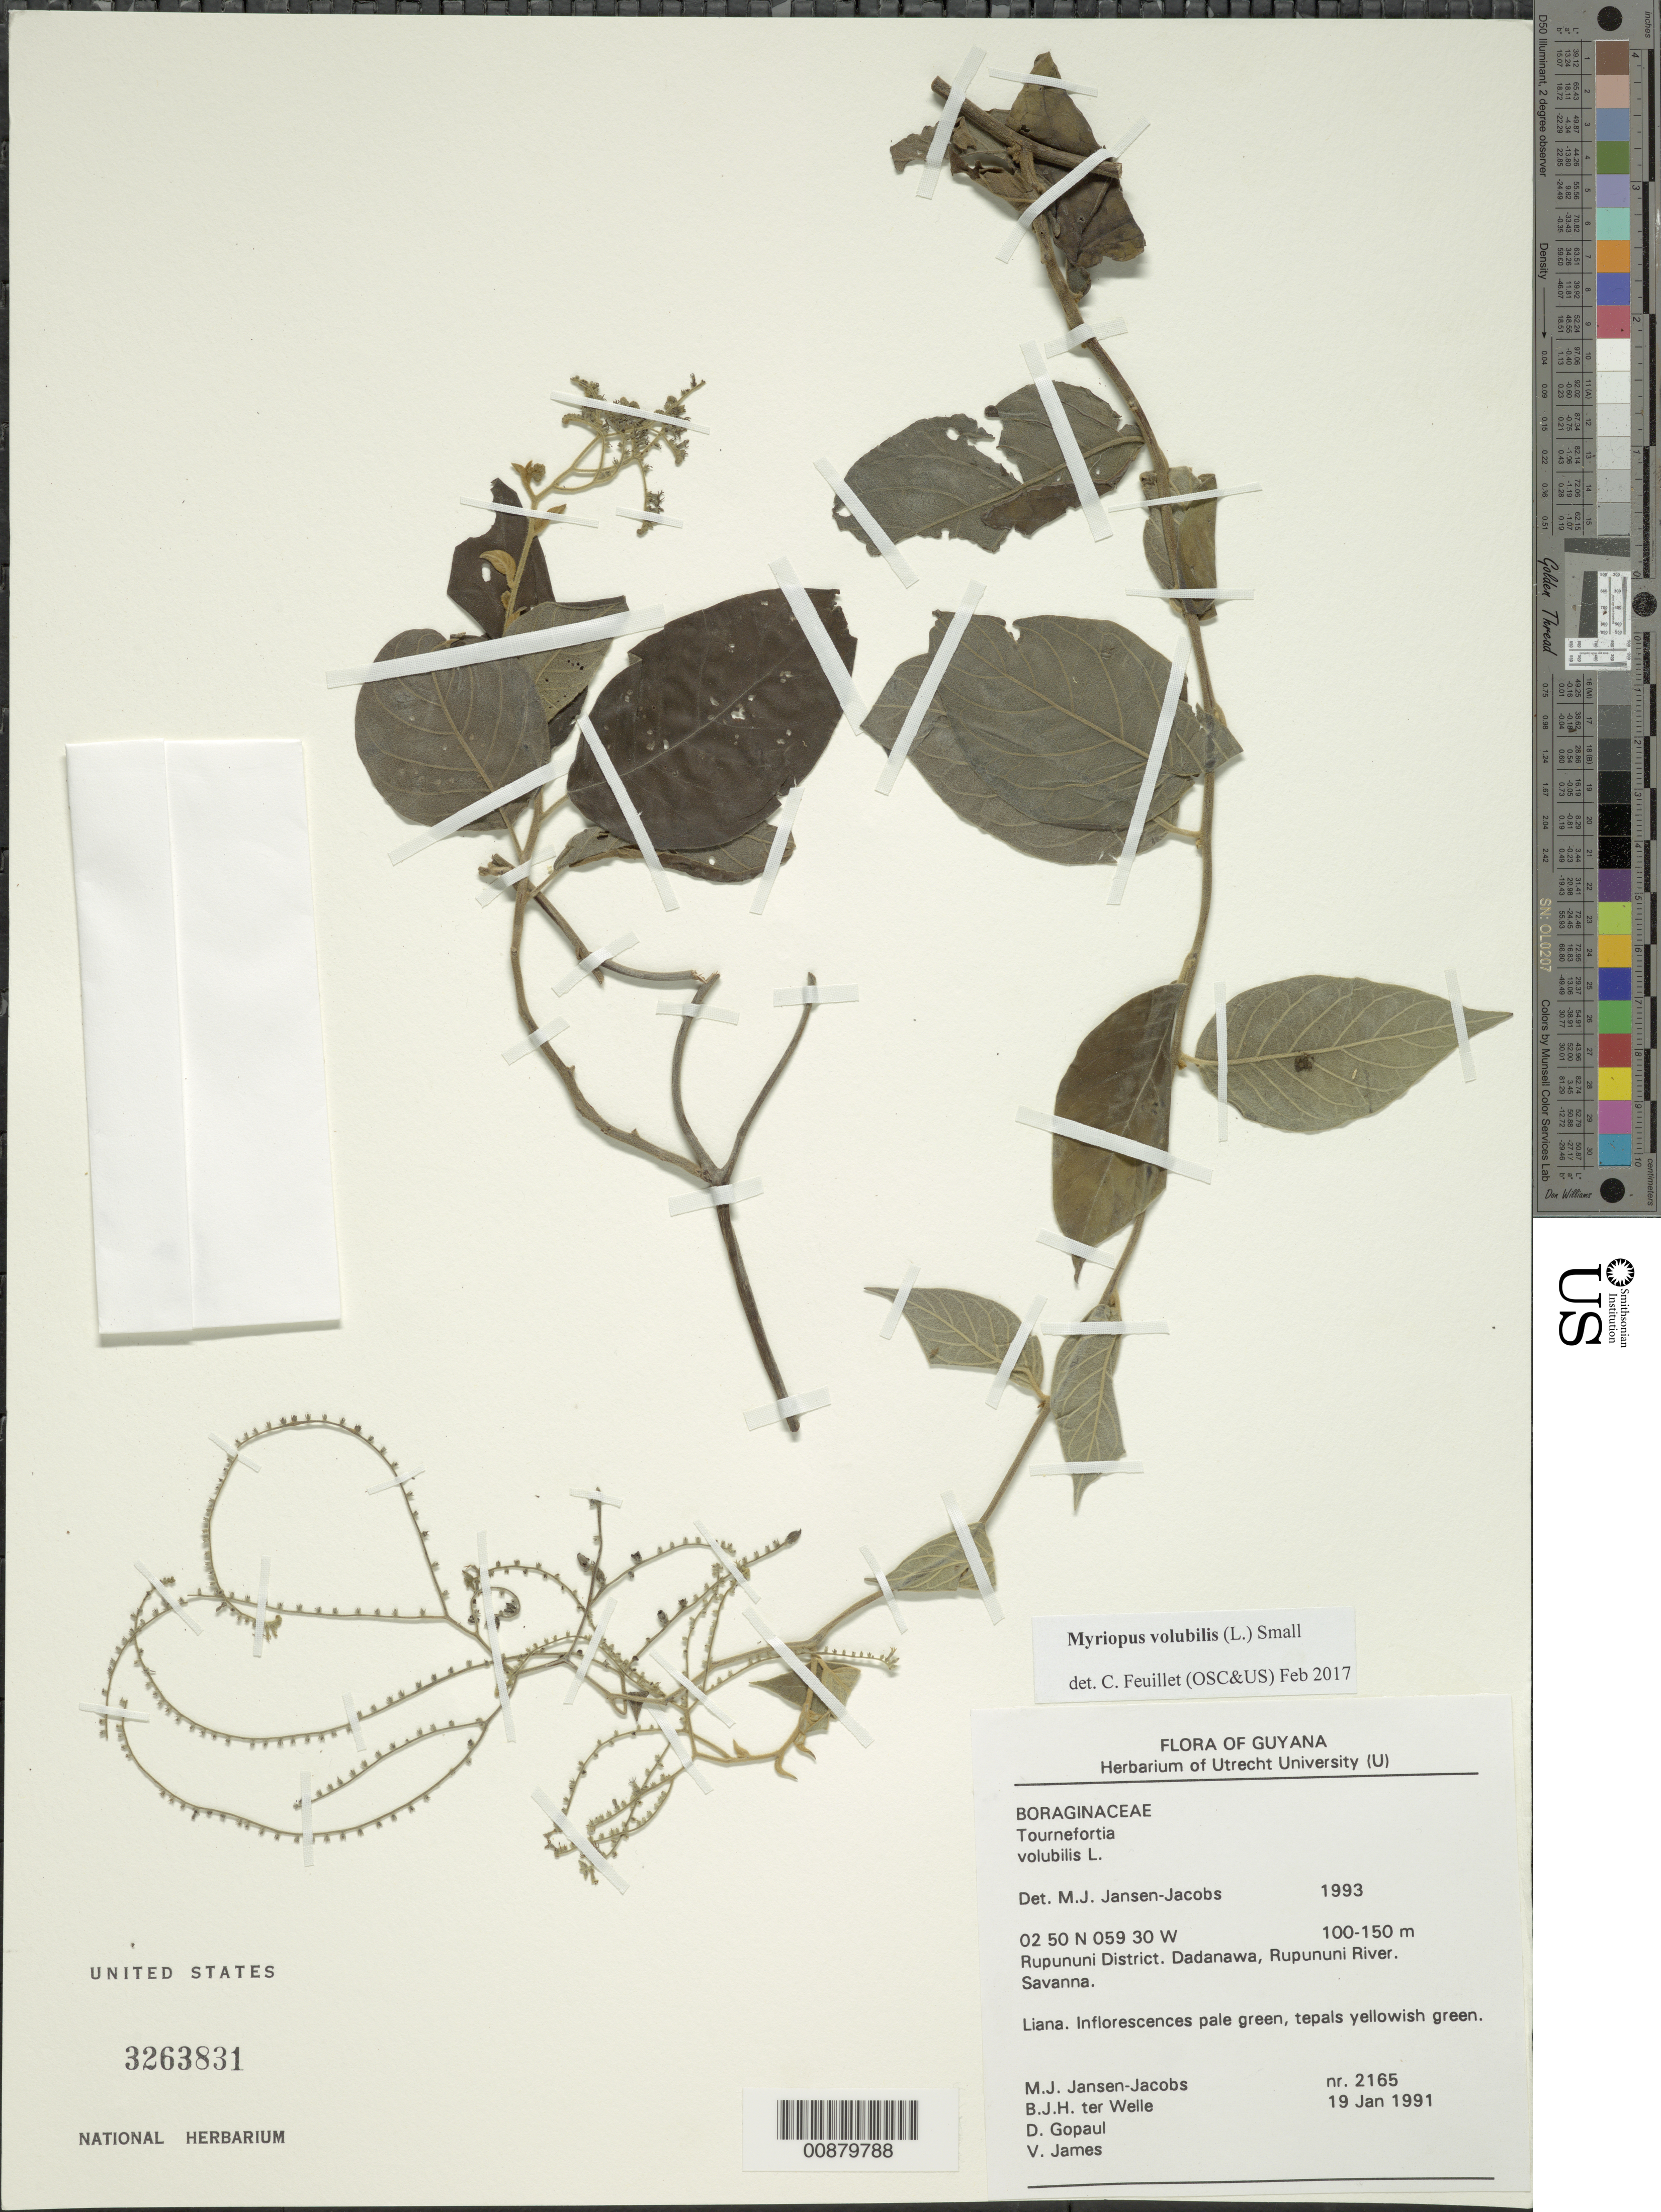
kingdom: Plantae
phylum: Tracheophyta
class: Magnoliopsida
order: Boraginales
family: Heliotropiaceae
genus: Myriopus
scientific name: Myriopus volubilis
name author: (L.) Small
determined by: Feuillet, C.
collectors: M. J. Jansen-Jacobs, B. Welle, D. Gopaul & V. James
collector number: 2165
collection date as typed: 19-Jan-91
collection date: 1991-01-19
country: Guyana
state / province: U. Takutu-U. Essequibo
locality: Dadanawa, Rupununi River, Rupununi District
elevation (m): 100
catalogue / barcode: US 3263831